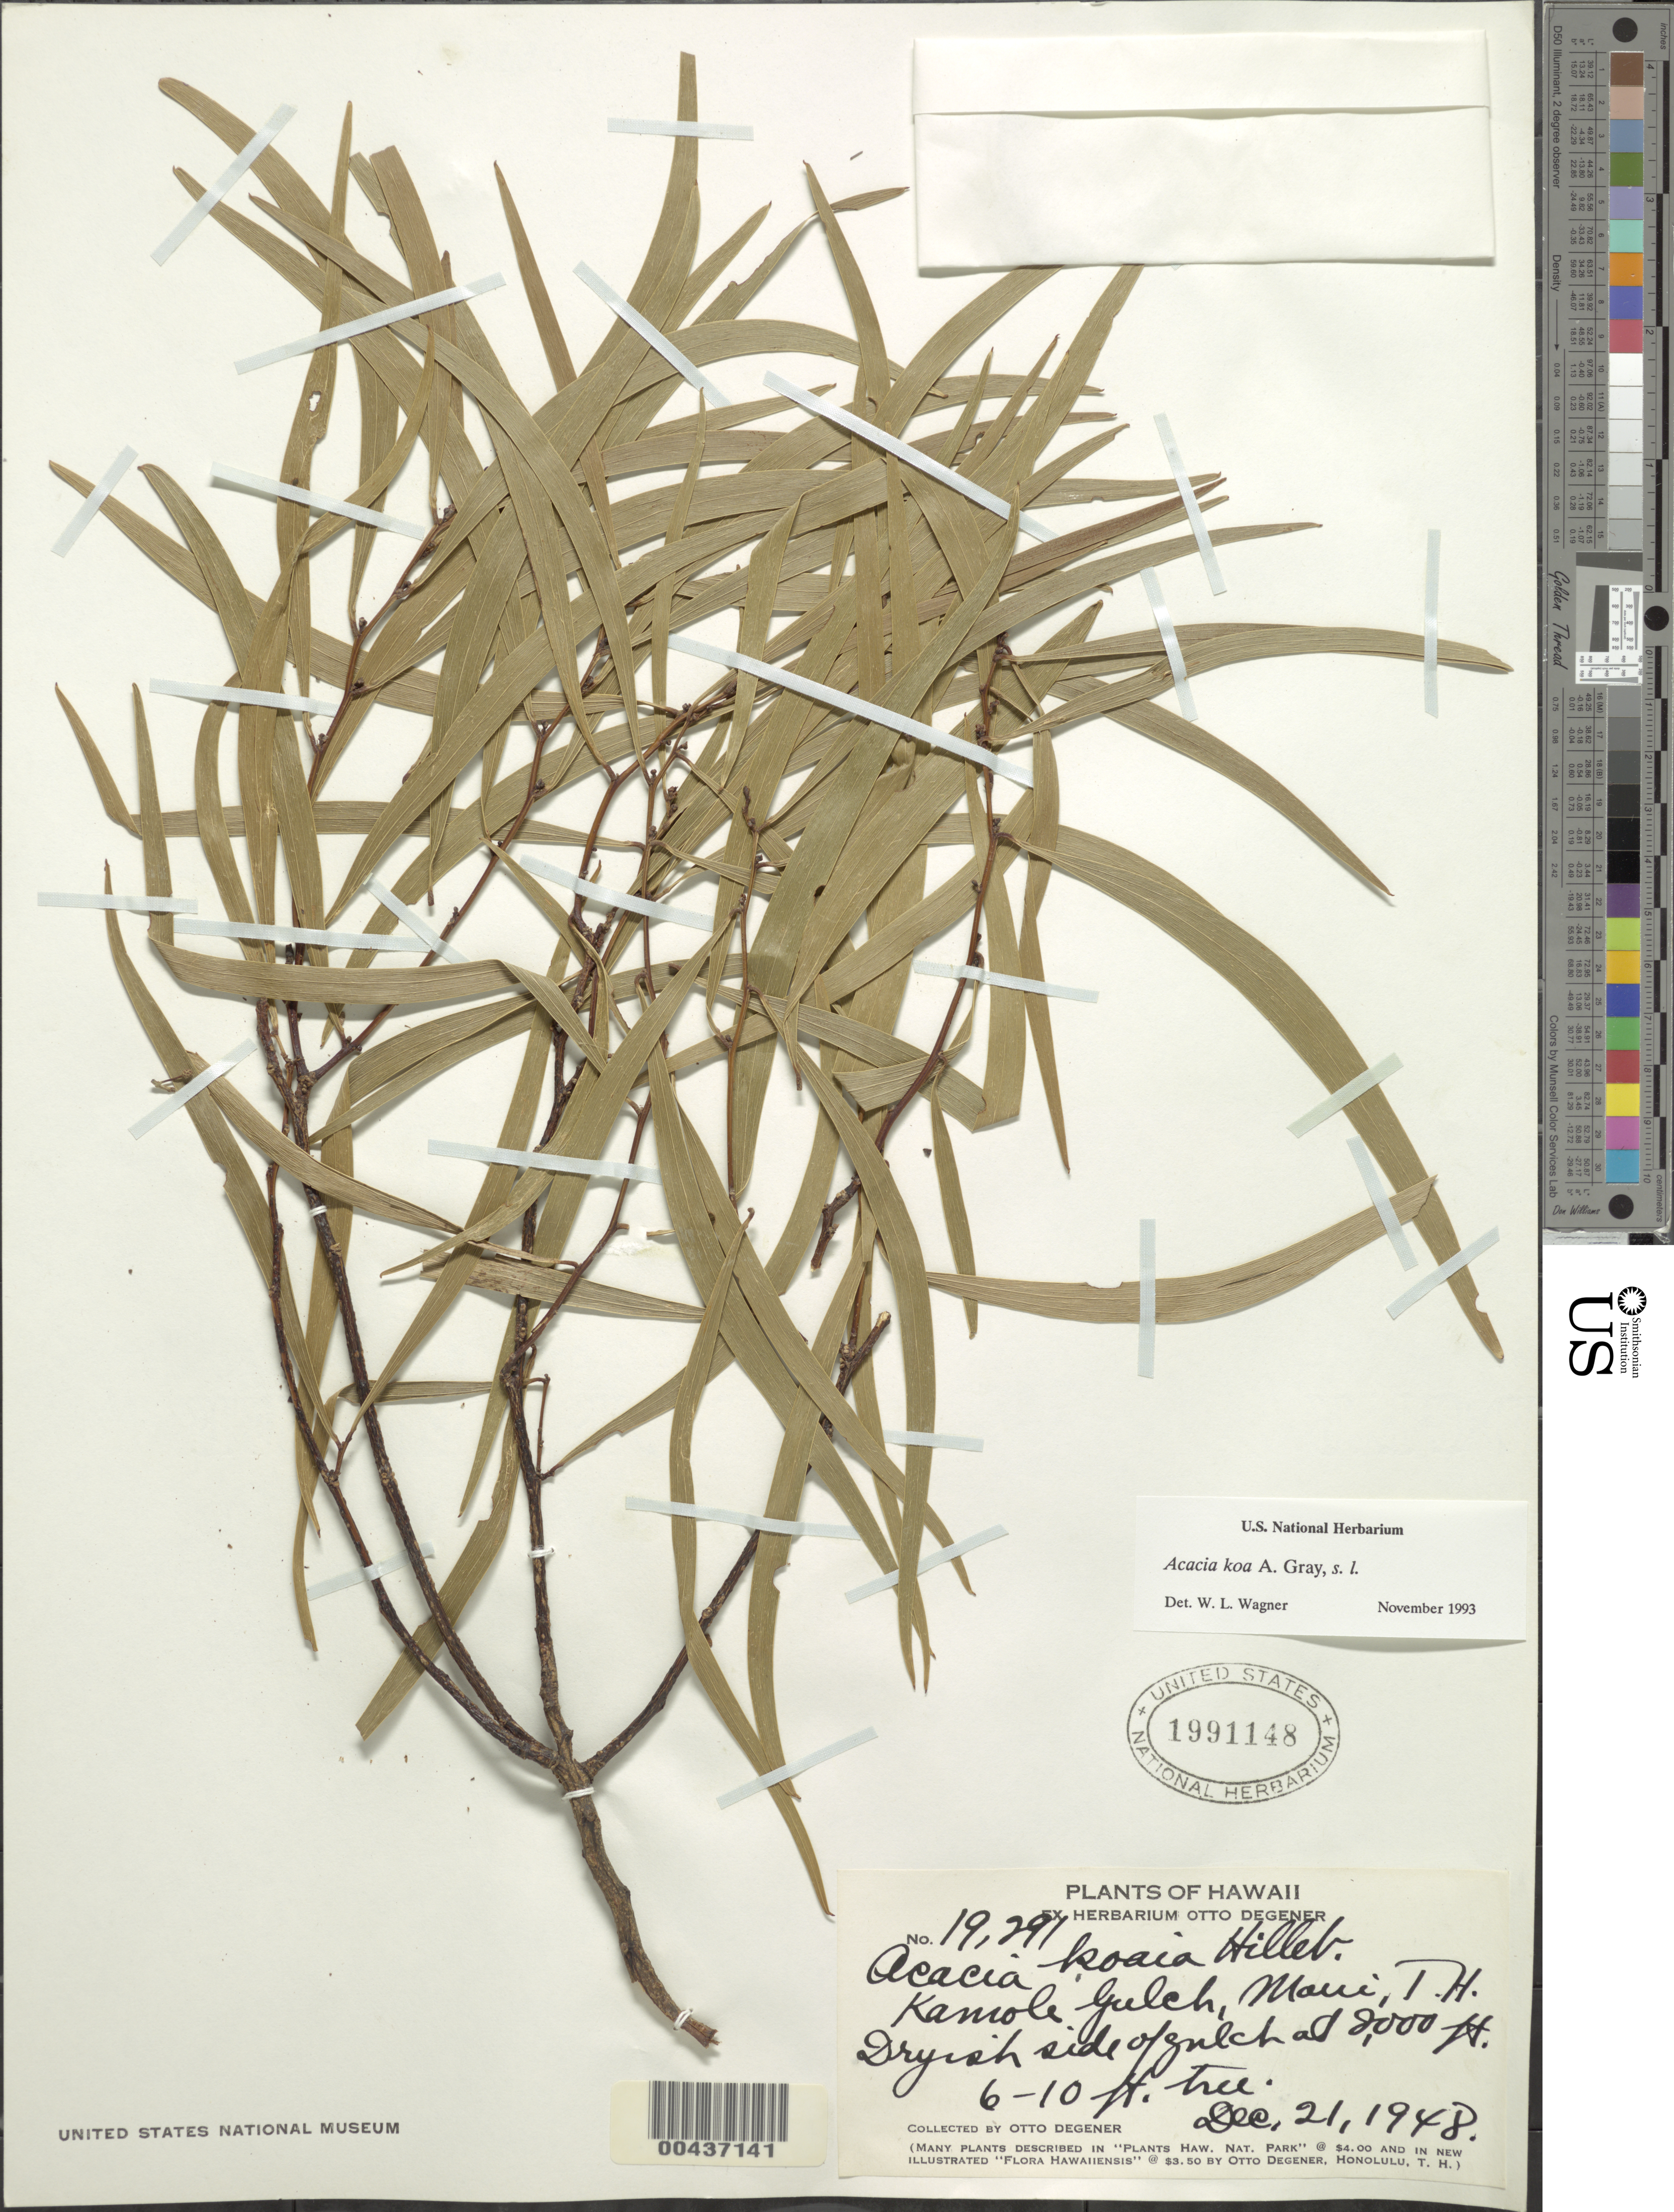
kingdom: Plantae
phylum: Tracheophyta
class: Magnoliopsida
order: Fabales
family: Fabaceae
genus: Acacia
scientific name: Acacia koa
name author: A. Gray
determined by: Wagner, W. L., (BOT), Smithsonian Institution - National Museum of Natural History (UNITED STATES)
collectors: O. Degener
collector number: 19291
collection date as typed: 21 Dec 1948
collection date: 1948-12-21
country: United States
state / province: Hawaii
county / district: Maui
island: Maui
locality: Kamole Gulch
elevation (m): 610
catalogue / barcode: US 1991148